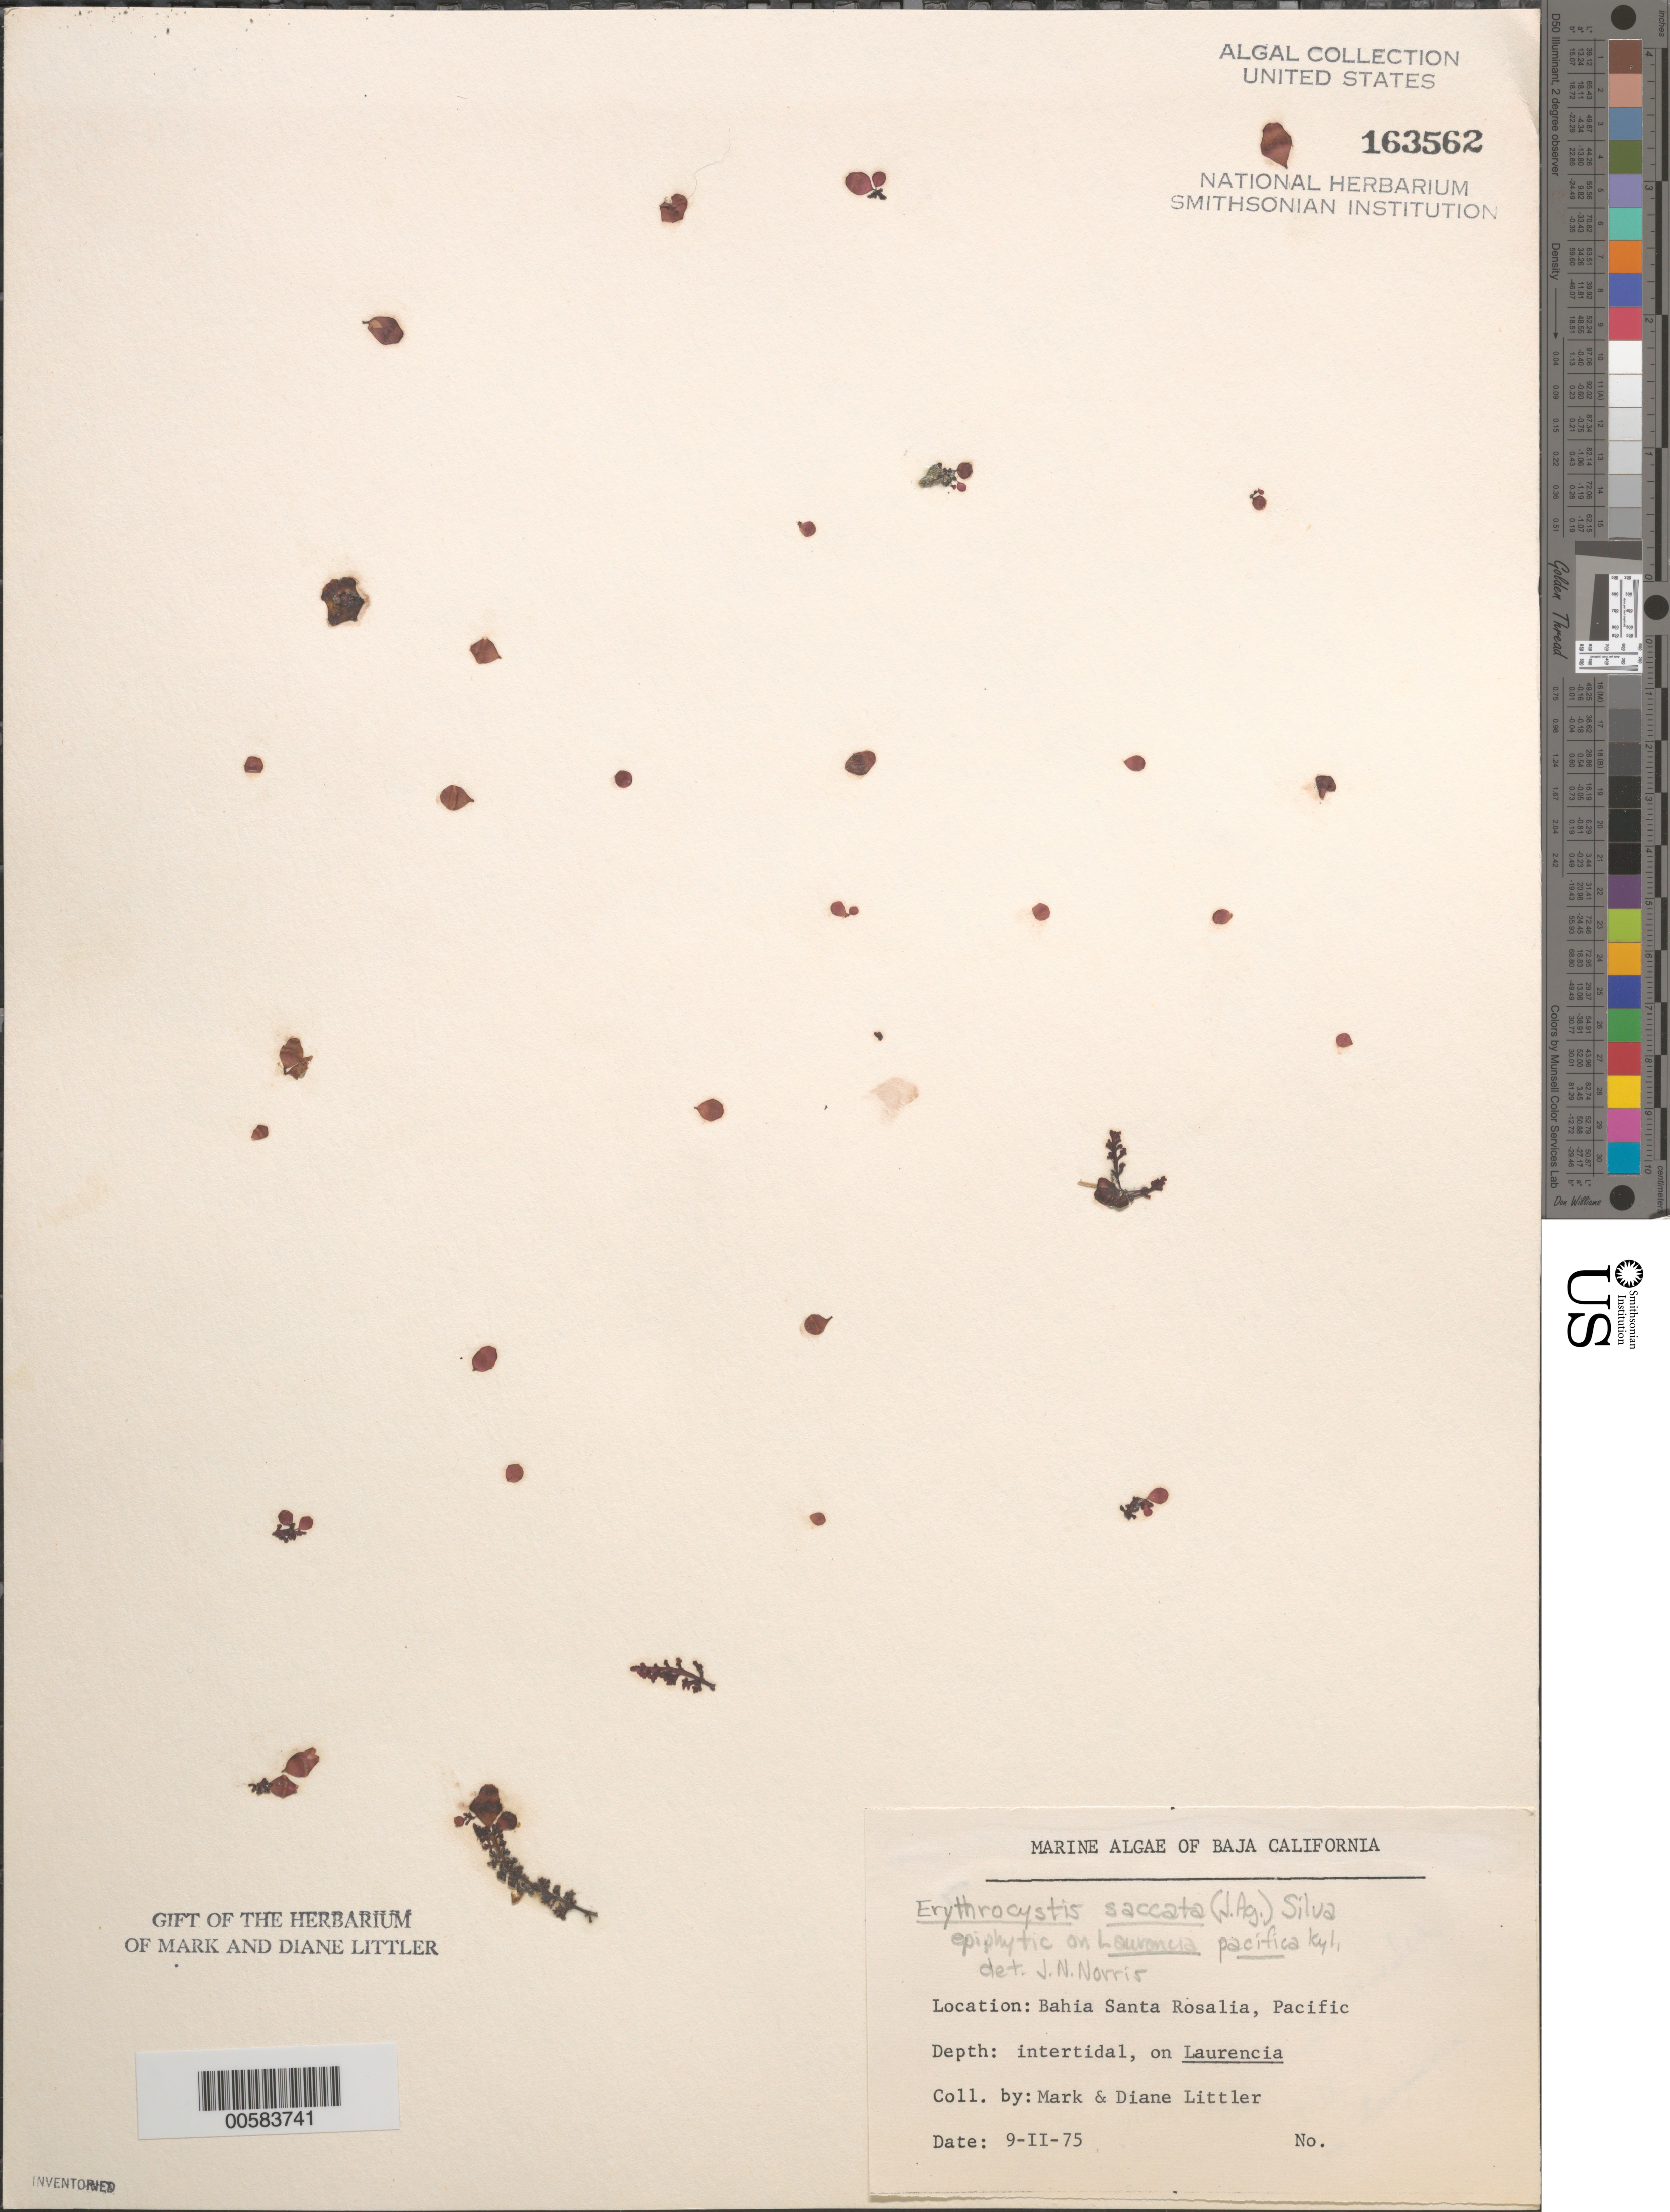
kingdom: Plantae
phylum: Rhodophyta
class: Florideophyceae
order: Ceramiales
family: Rhodomelaceae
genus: Erythrocystis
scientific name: Erythrocystis saccata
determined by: Norris, James N.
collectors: M. M. Littler & D. S. Littler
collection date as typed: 09 Feb 1975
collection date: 1975-02-09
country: Mexico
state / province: Baja California Sur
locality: Bahia Santa Rosalia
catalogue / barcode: US 163562